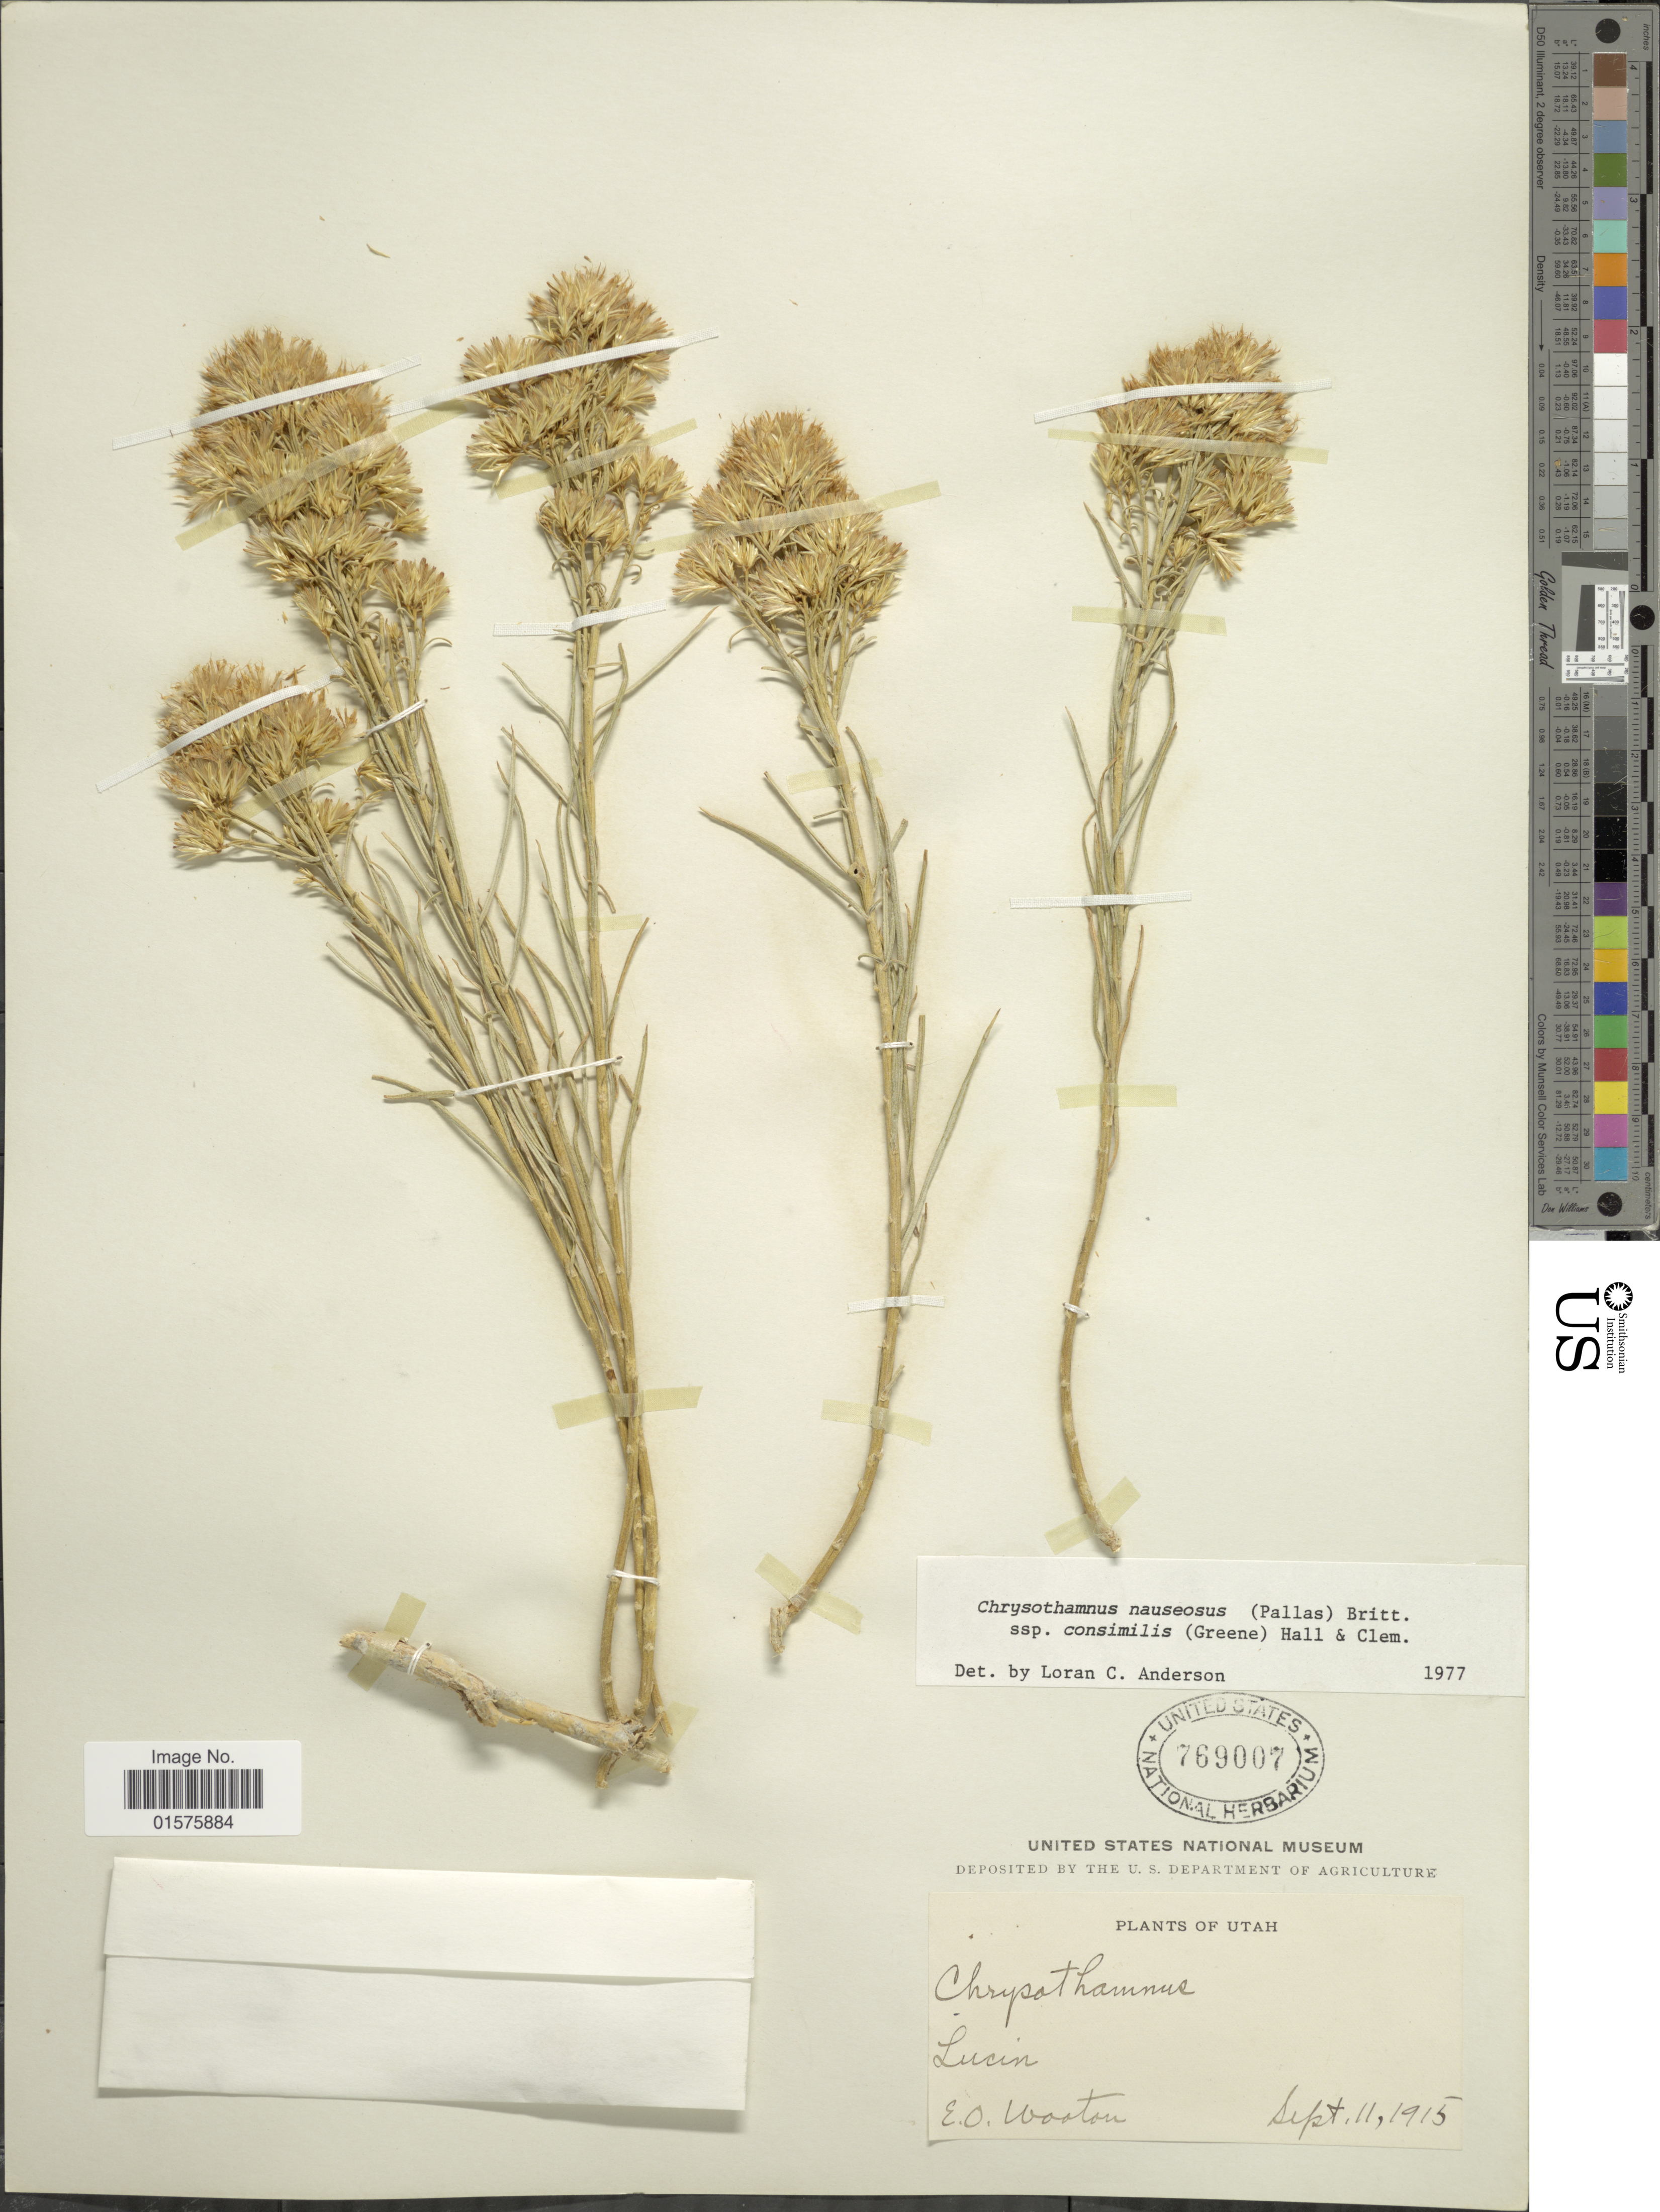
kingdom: Plantae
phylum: Tracheophyta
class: Magnoliopsida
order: Asterales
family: Asteraceae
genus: Ericameria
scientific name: Ericameria nauseosa var. oreophila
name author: (A. Nelson) G.L. Nesom & G.I. Baird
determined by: Urbatsch, Lowell E., Curator (LSU), Louisiana State University (UNITED STATES)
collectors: E. O. Wooton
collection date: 1915-09-11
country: United States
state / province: Utah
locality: Lucin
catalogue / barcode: US 769007